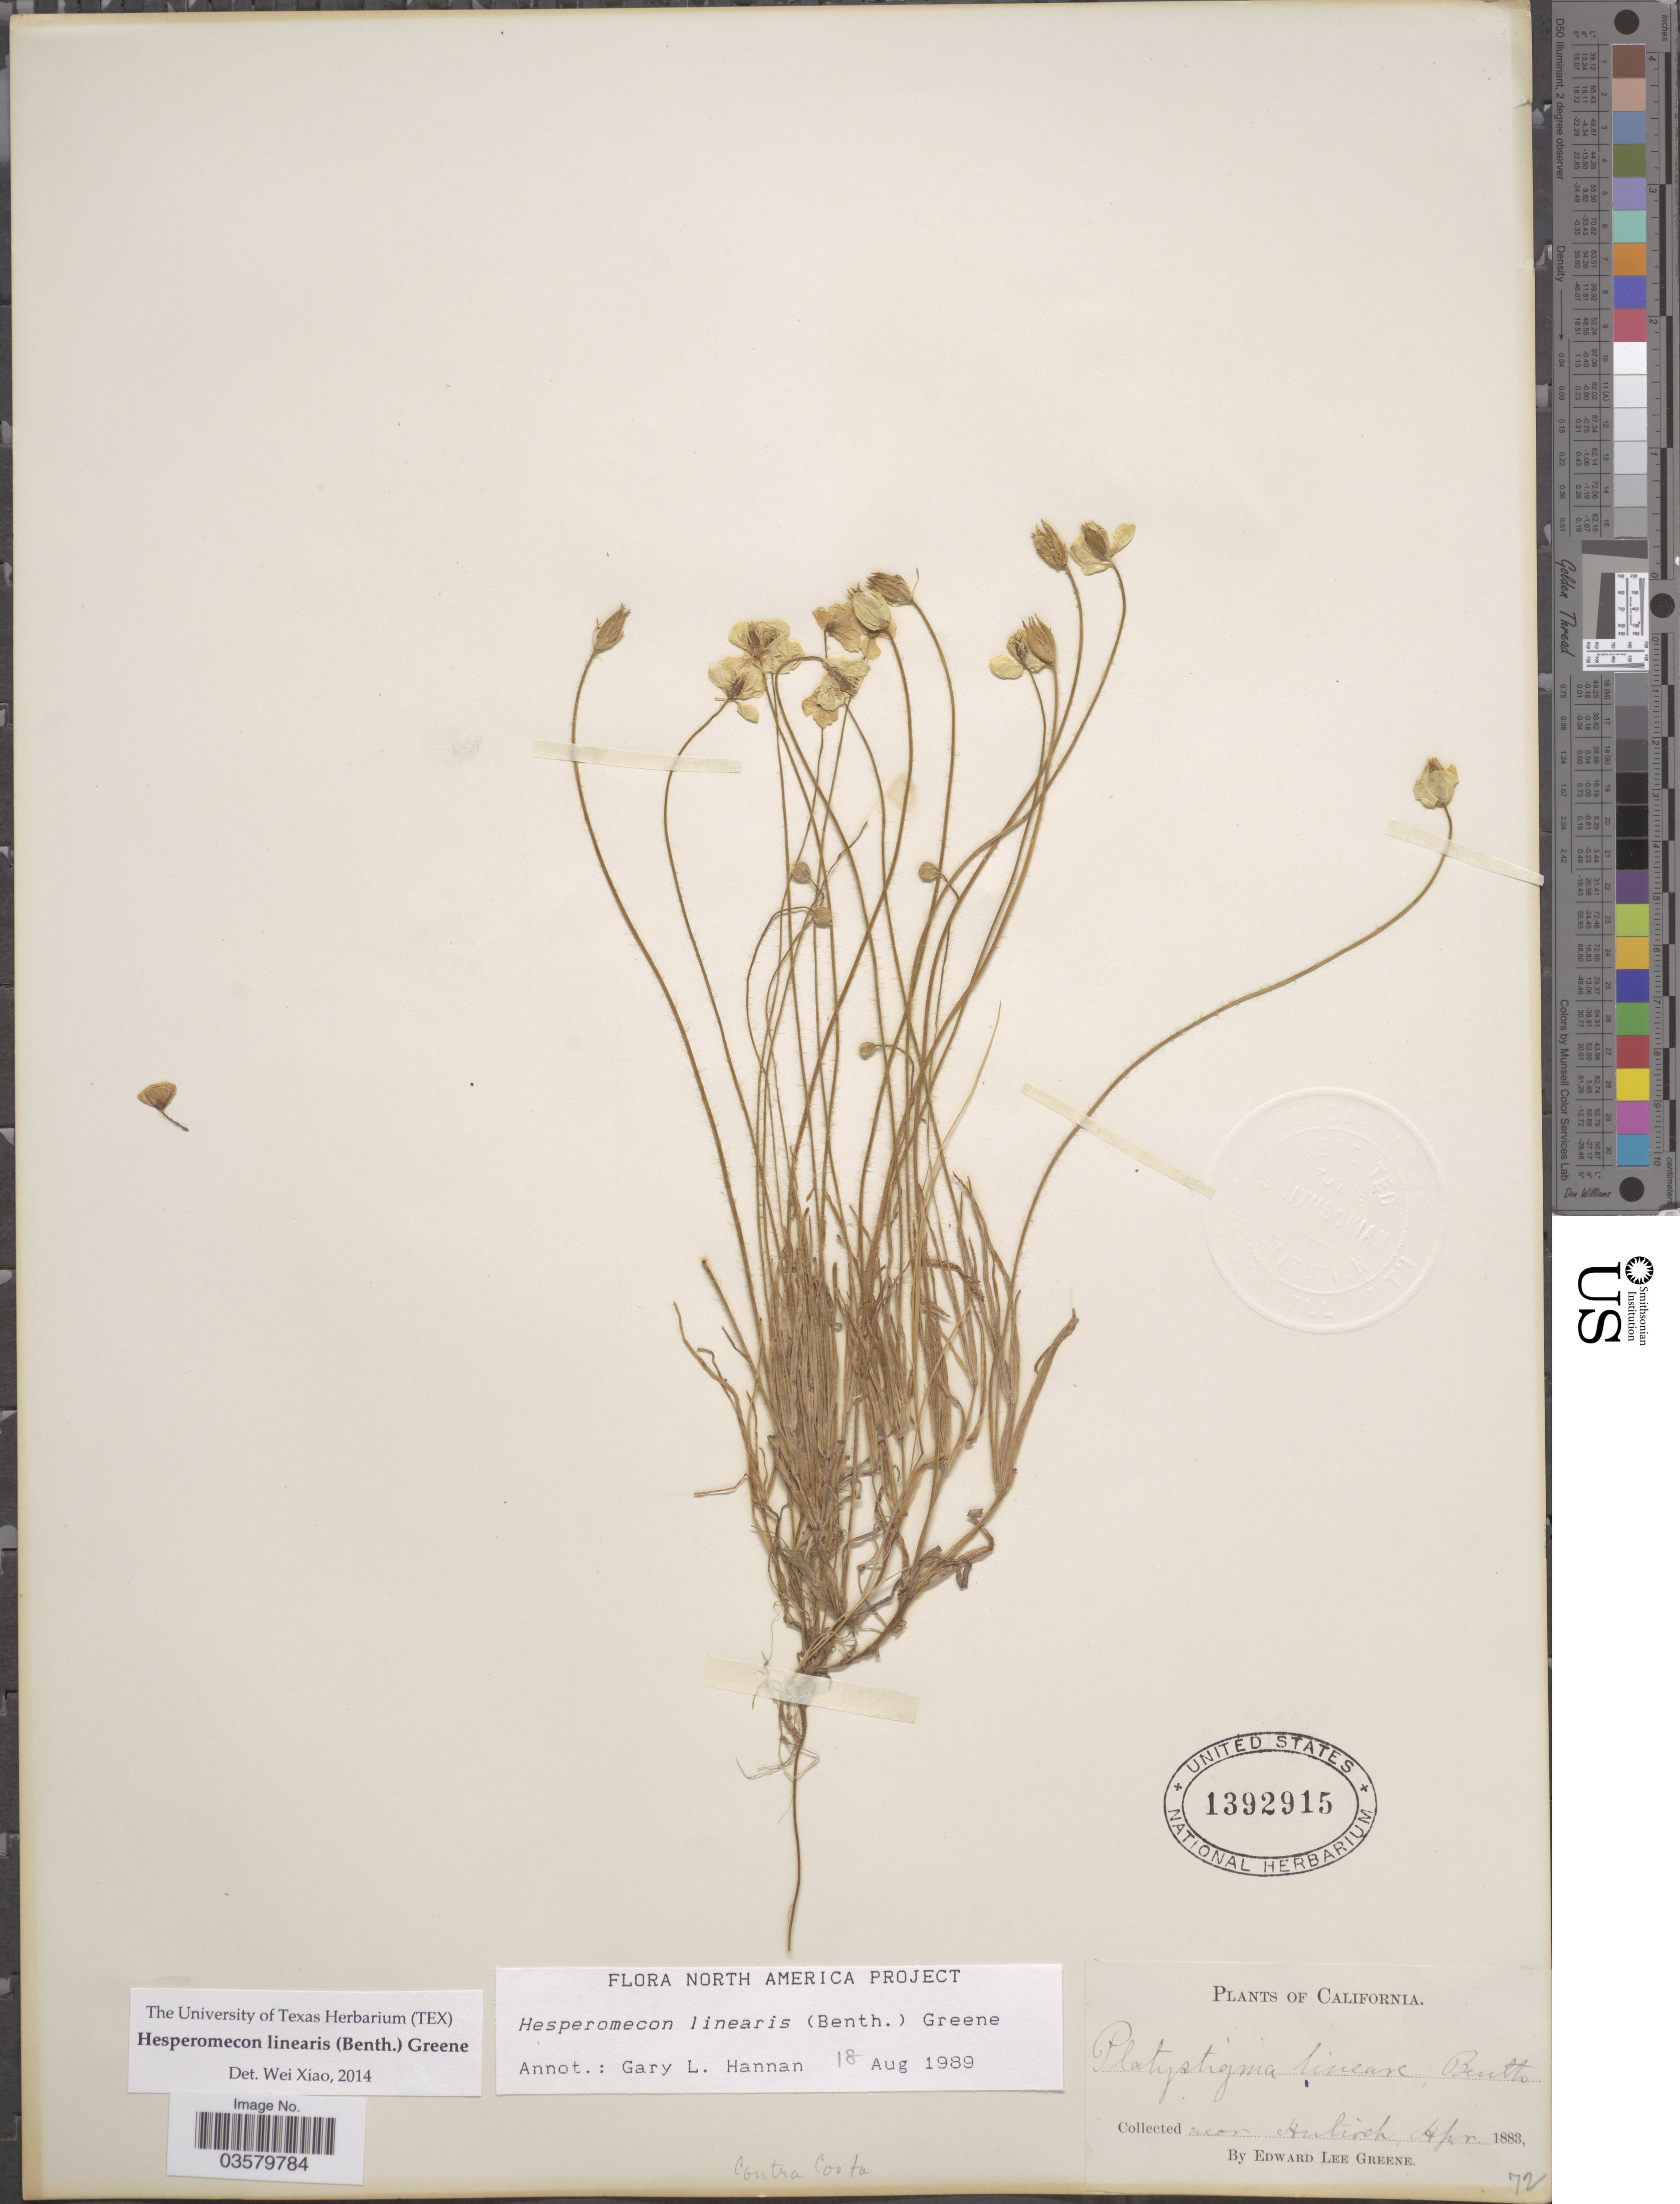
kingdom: Plantae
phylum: Tracheophyta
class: Magnoliopsida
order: Ranunculales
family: Papaveraceae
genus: Platystigma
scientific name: Platystigma lineare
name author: Benth.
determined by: Strong, M. T., (US), Smithsonian Institution - National Museum of Natural History (UNITED STATES)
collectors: E. L. Greene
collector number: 72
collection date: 1883-04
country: United States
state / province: California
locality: Near Antioch. Contra Costa.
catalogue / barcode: US 1392915